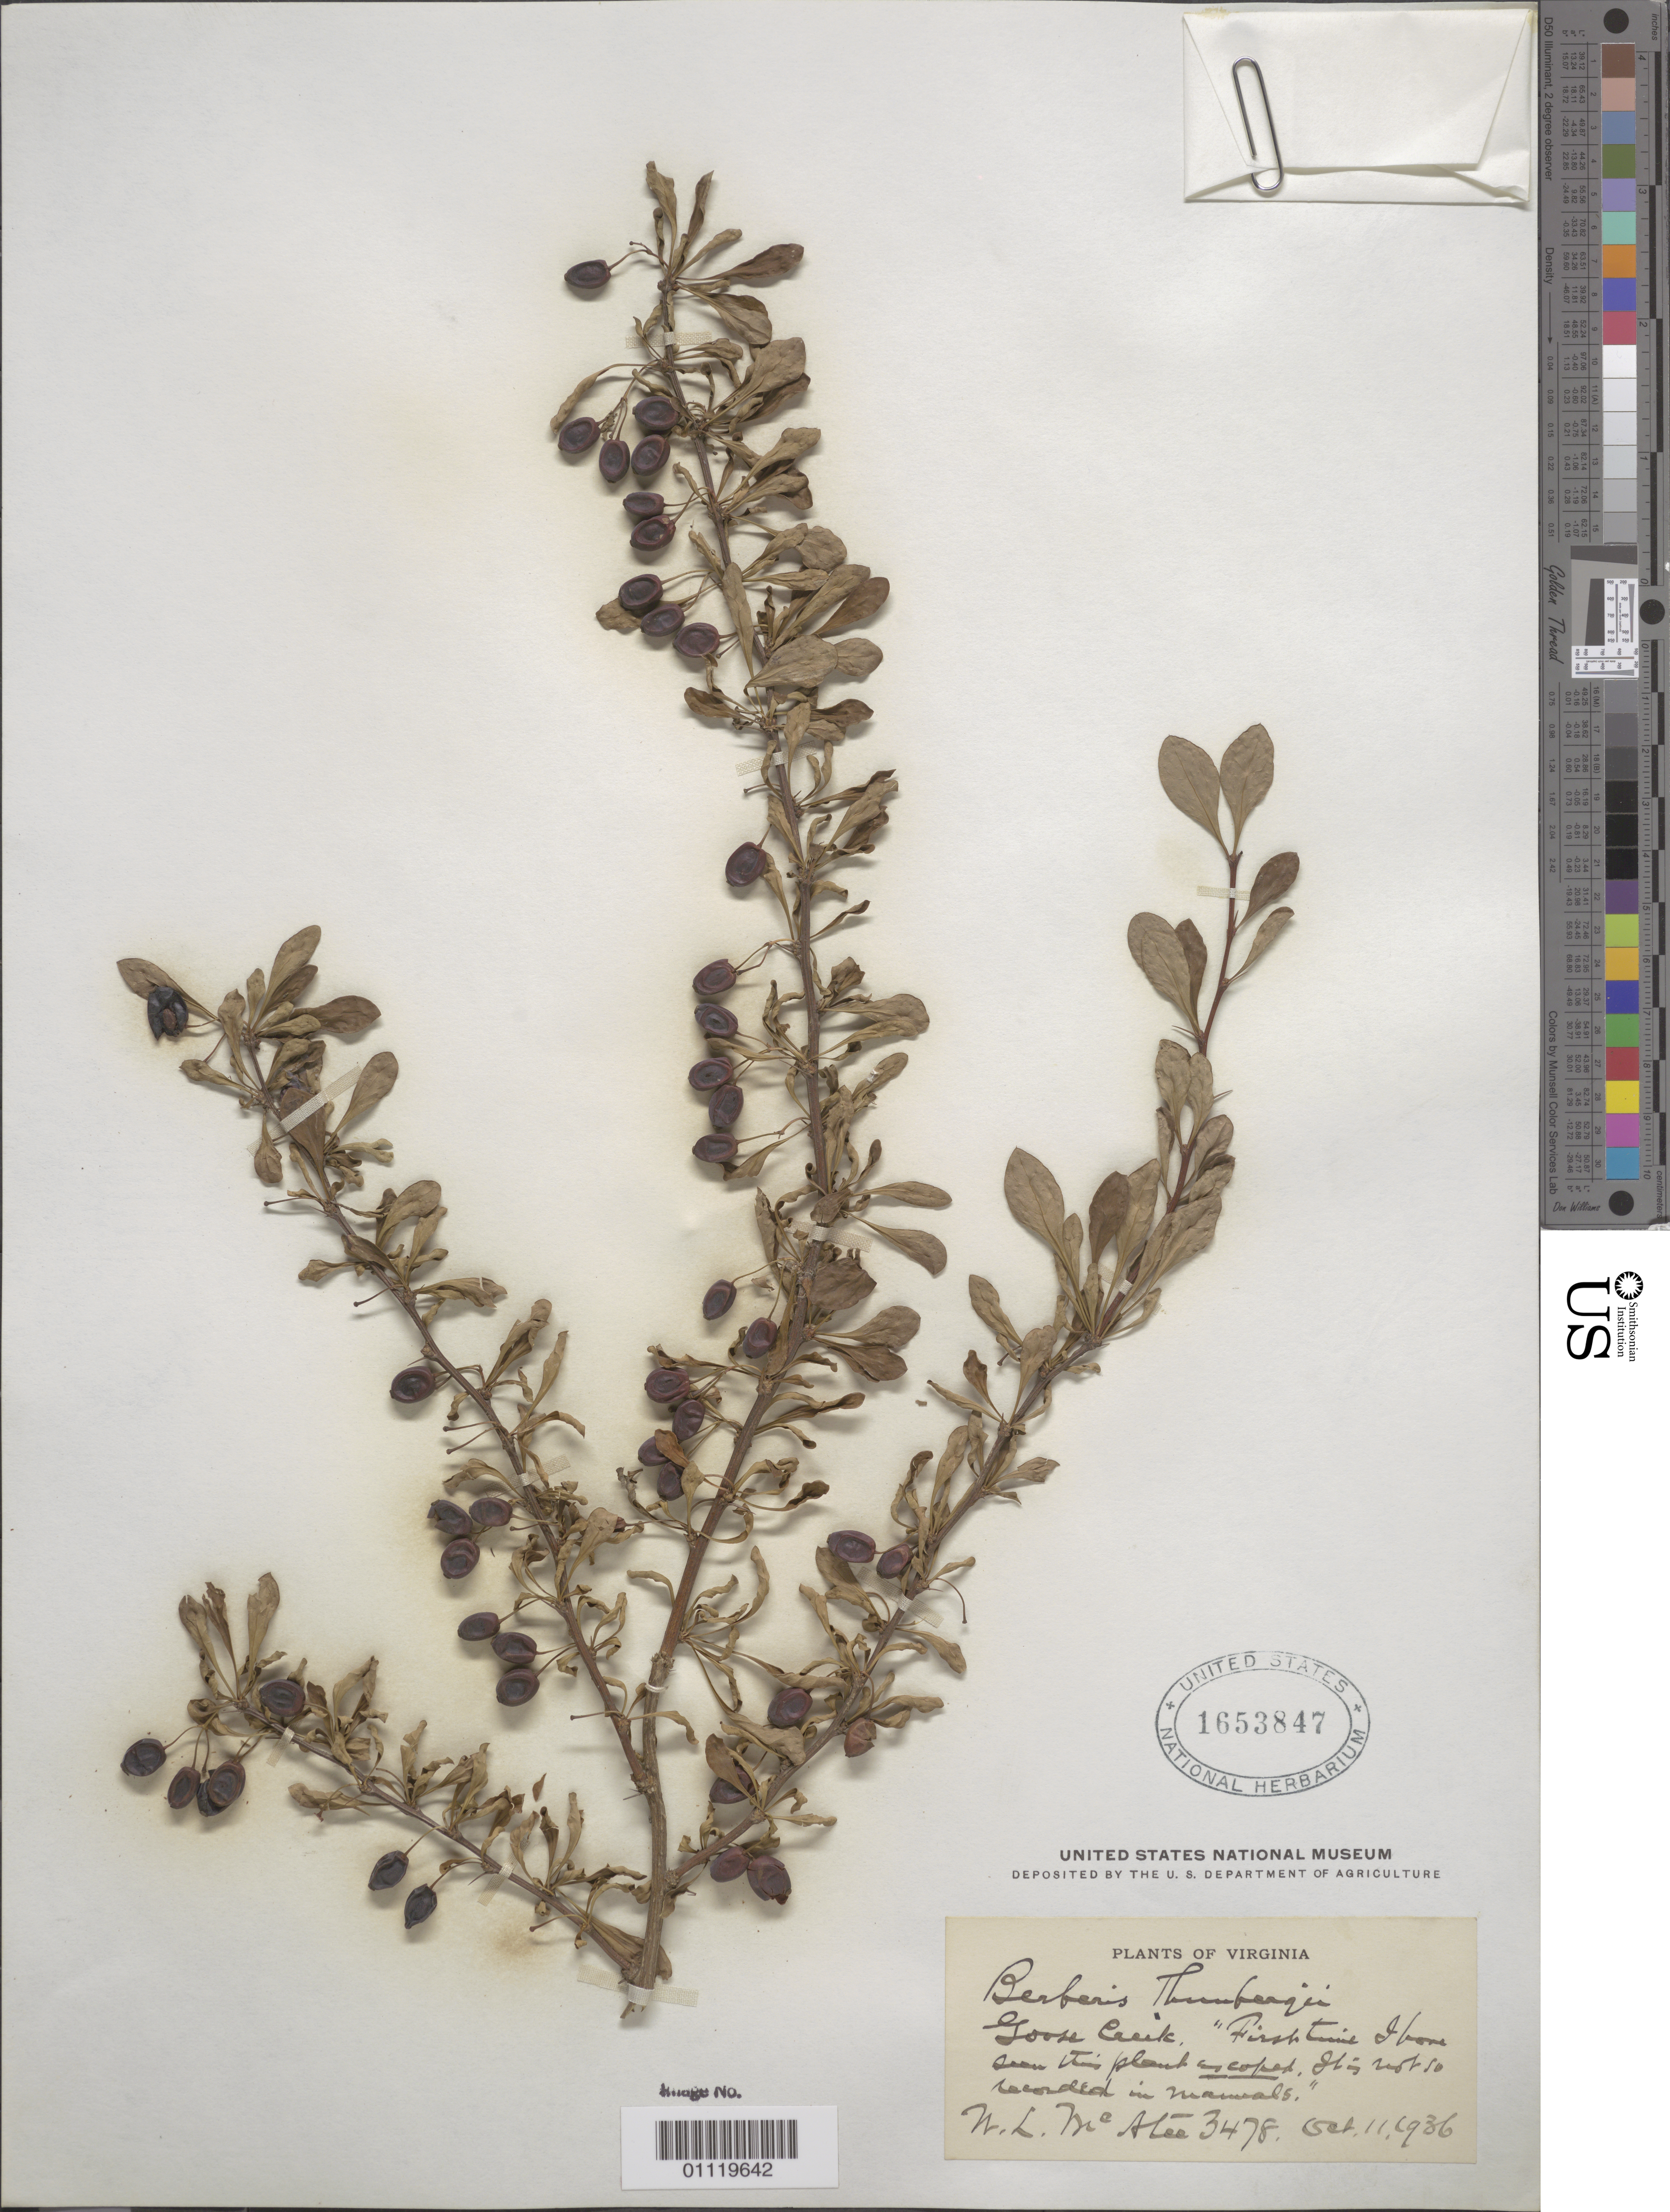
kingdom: Plantae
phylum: Tracheophyta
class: Magnoliopsida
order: Ranunculales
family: Berberidaceae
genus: Berberis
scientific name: Berberis vulgaris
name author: L.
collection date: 1936-10-11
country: United States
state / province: Virginia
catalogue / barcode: US 1653847